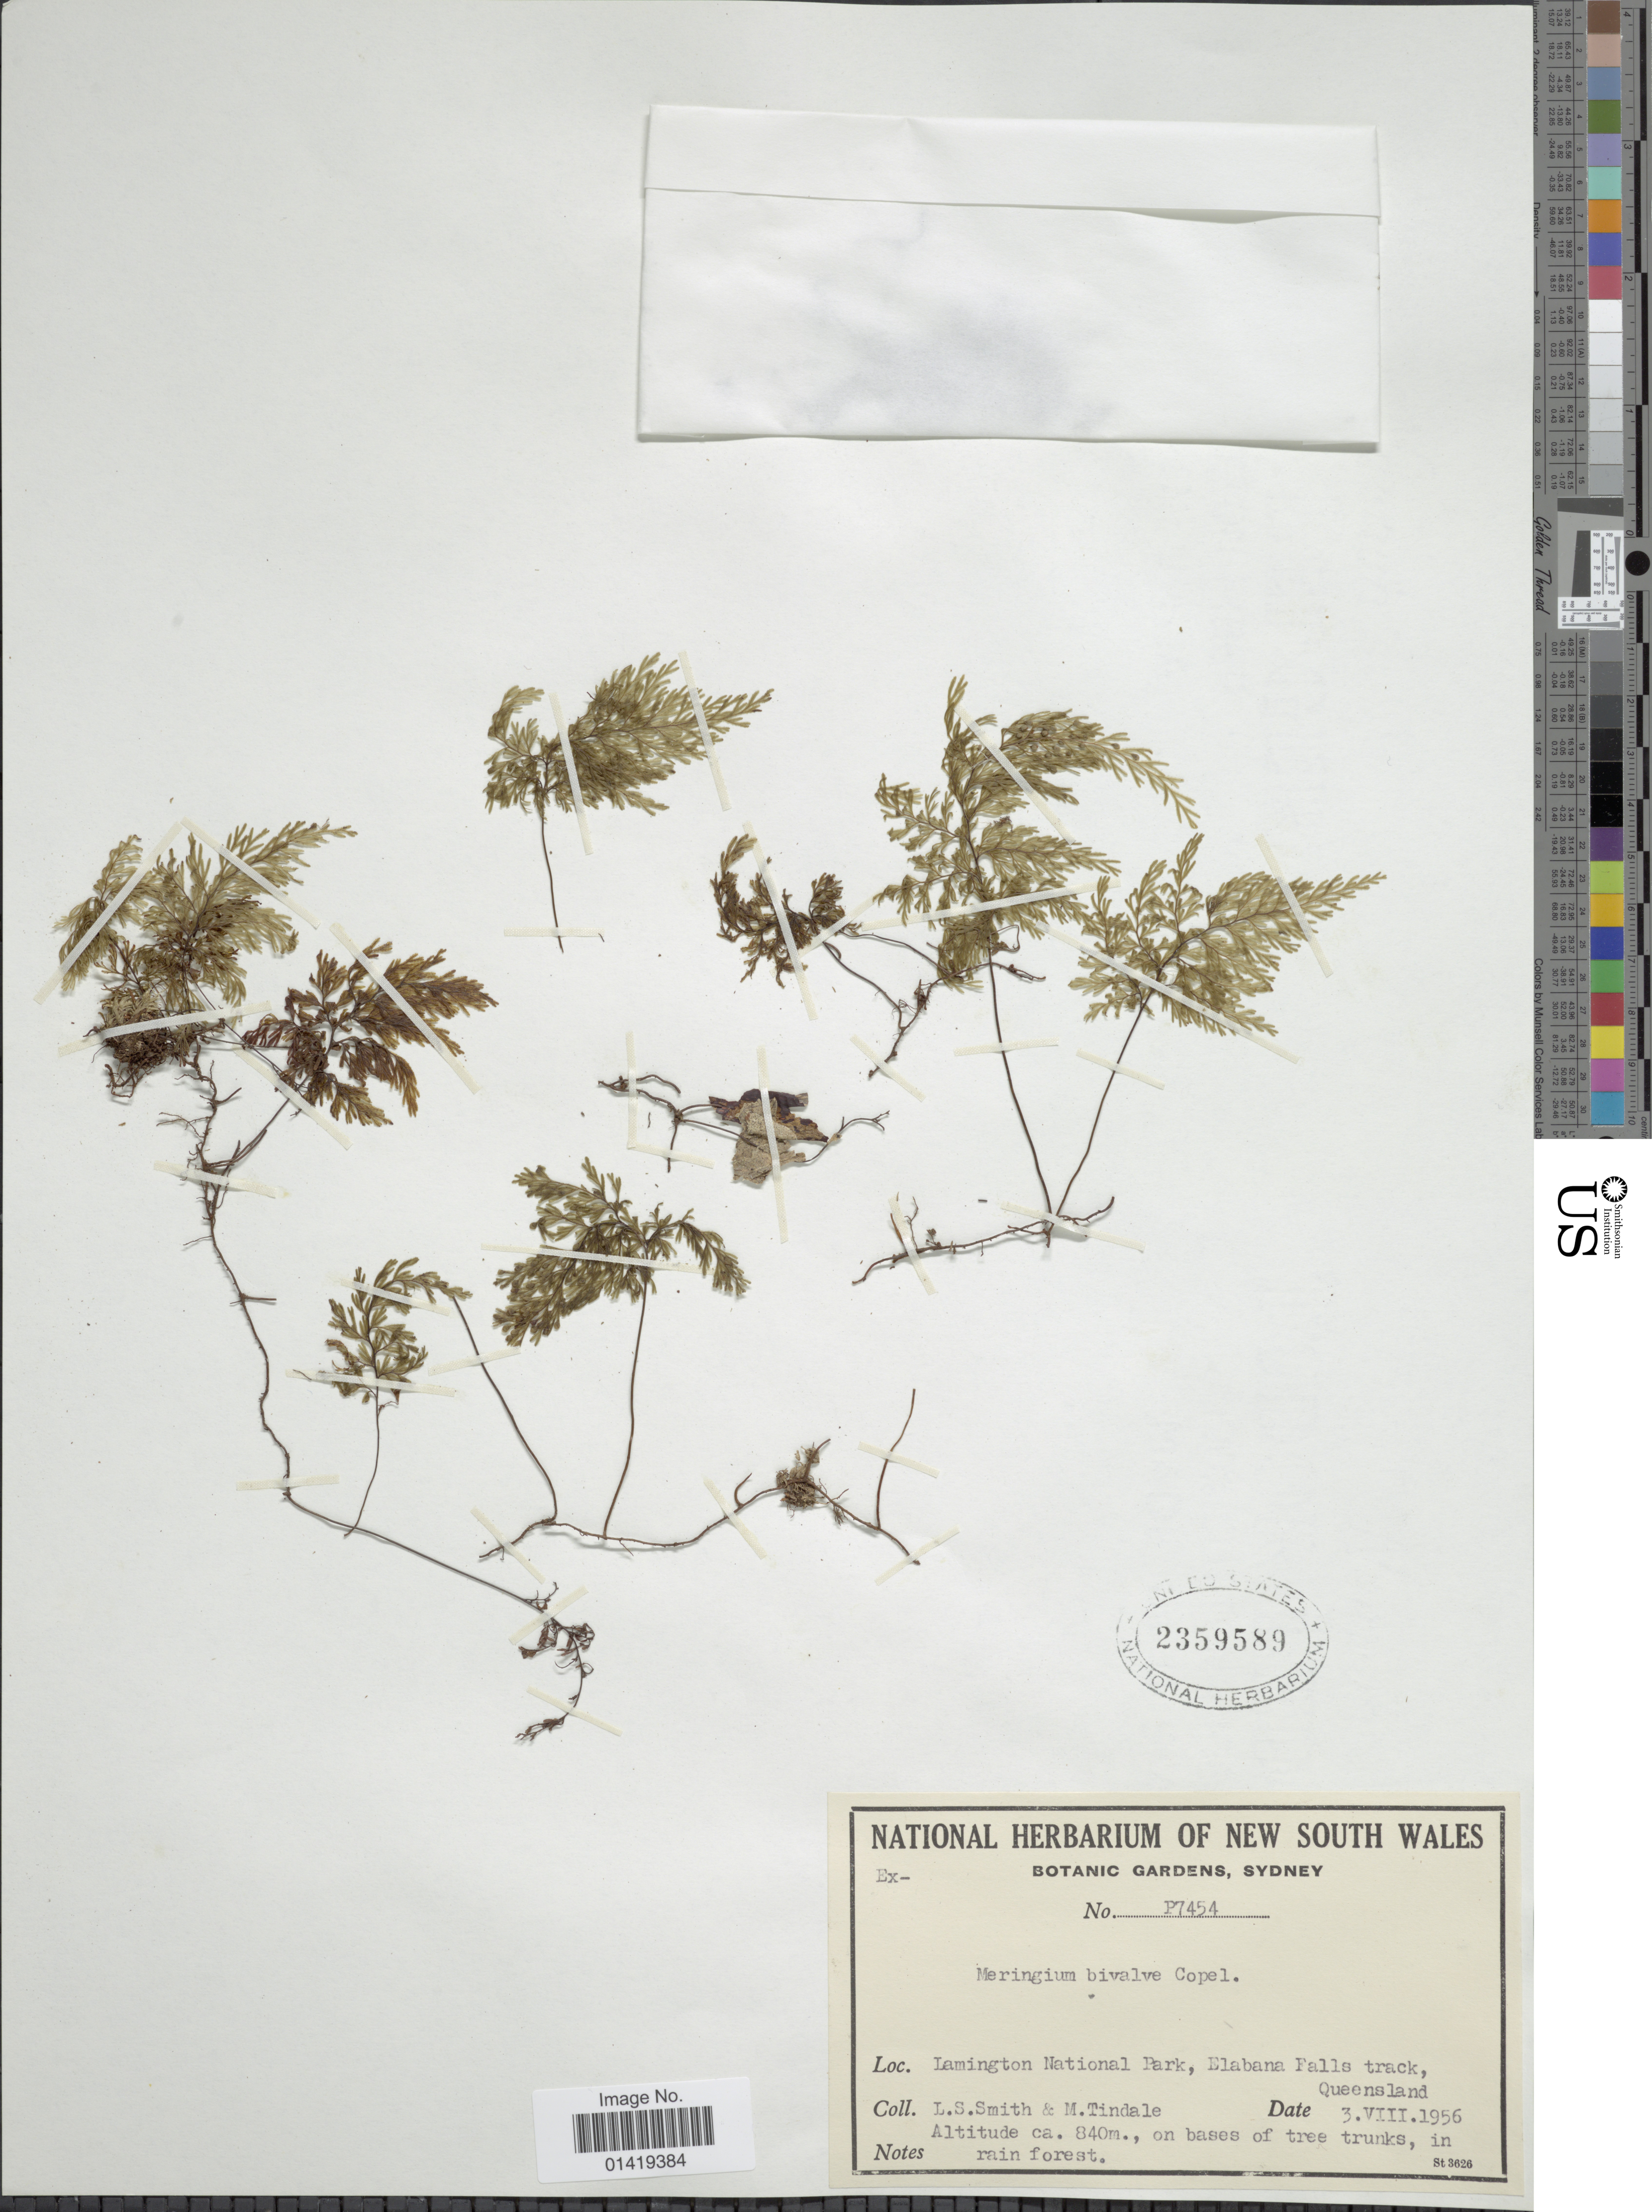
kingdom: Plantae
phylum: Tracheophyta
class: Polypodiopsida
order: Hymenophyllales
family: Hymenophyllaceae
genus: Hymenophyllum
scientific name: Hymenophyllum bivalve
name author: (G. Forst.) Sw.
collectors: L. Smith & M. D. Tindale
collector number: P7454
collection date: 1956-08-03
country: Australia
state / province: Queensland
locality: Lamington National Park Elabana Falls track, Queensland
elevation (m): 840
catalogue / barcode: US 2359589